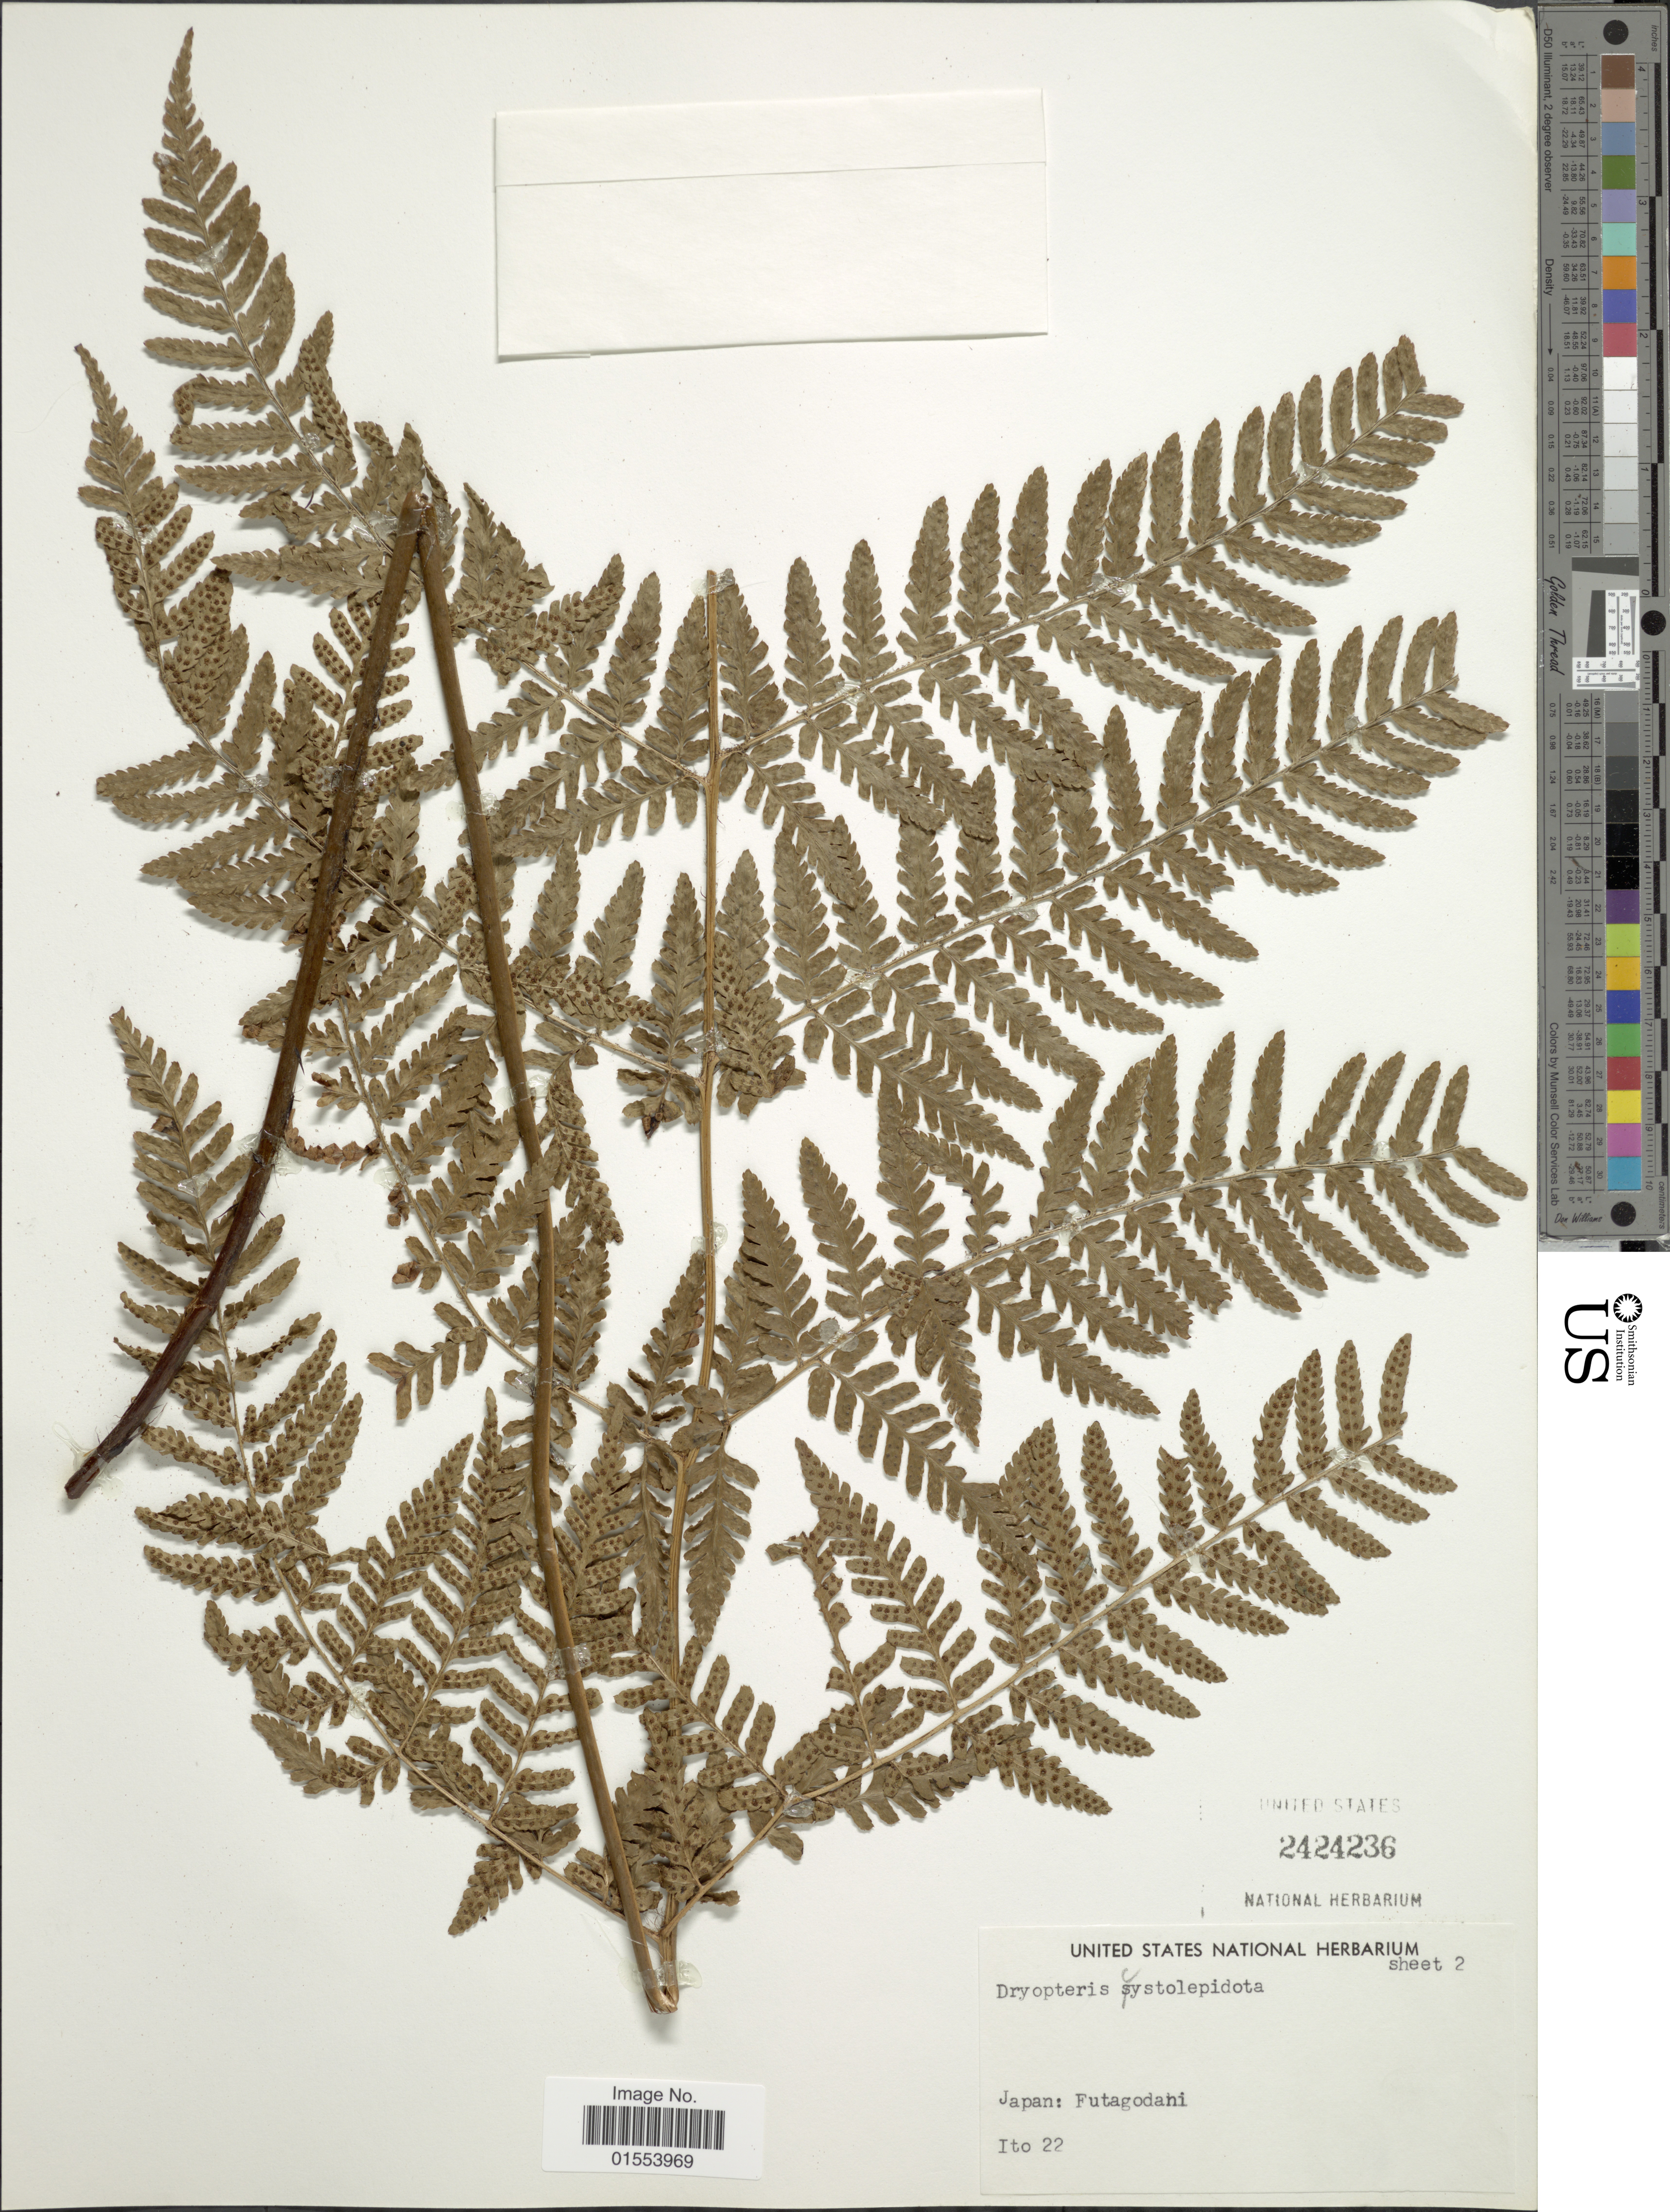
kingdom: Plantae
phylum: Tracheophyta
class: Polypodiopsida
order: Polypodiales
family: Dryopteridaceae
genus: Dryopteris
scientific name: Dryopteris cystolepidota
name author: (Miq.) C. Chr.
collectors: -. Ito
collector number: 22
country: Japan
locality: Japan: Futagodahi.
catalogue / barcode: US 2424236